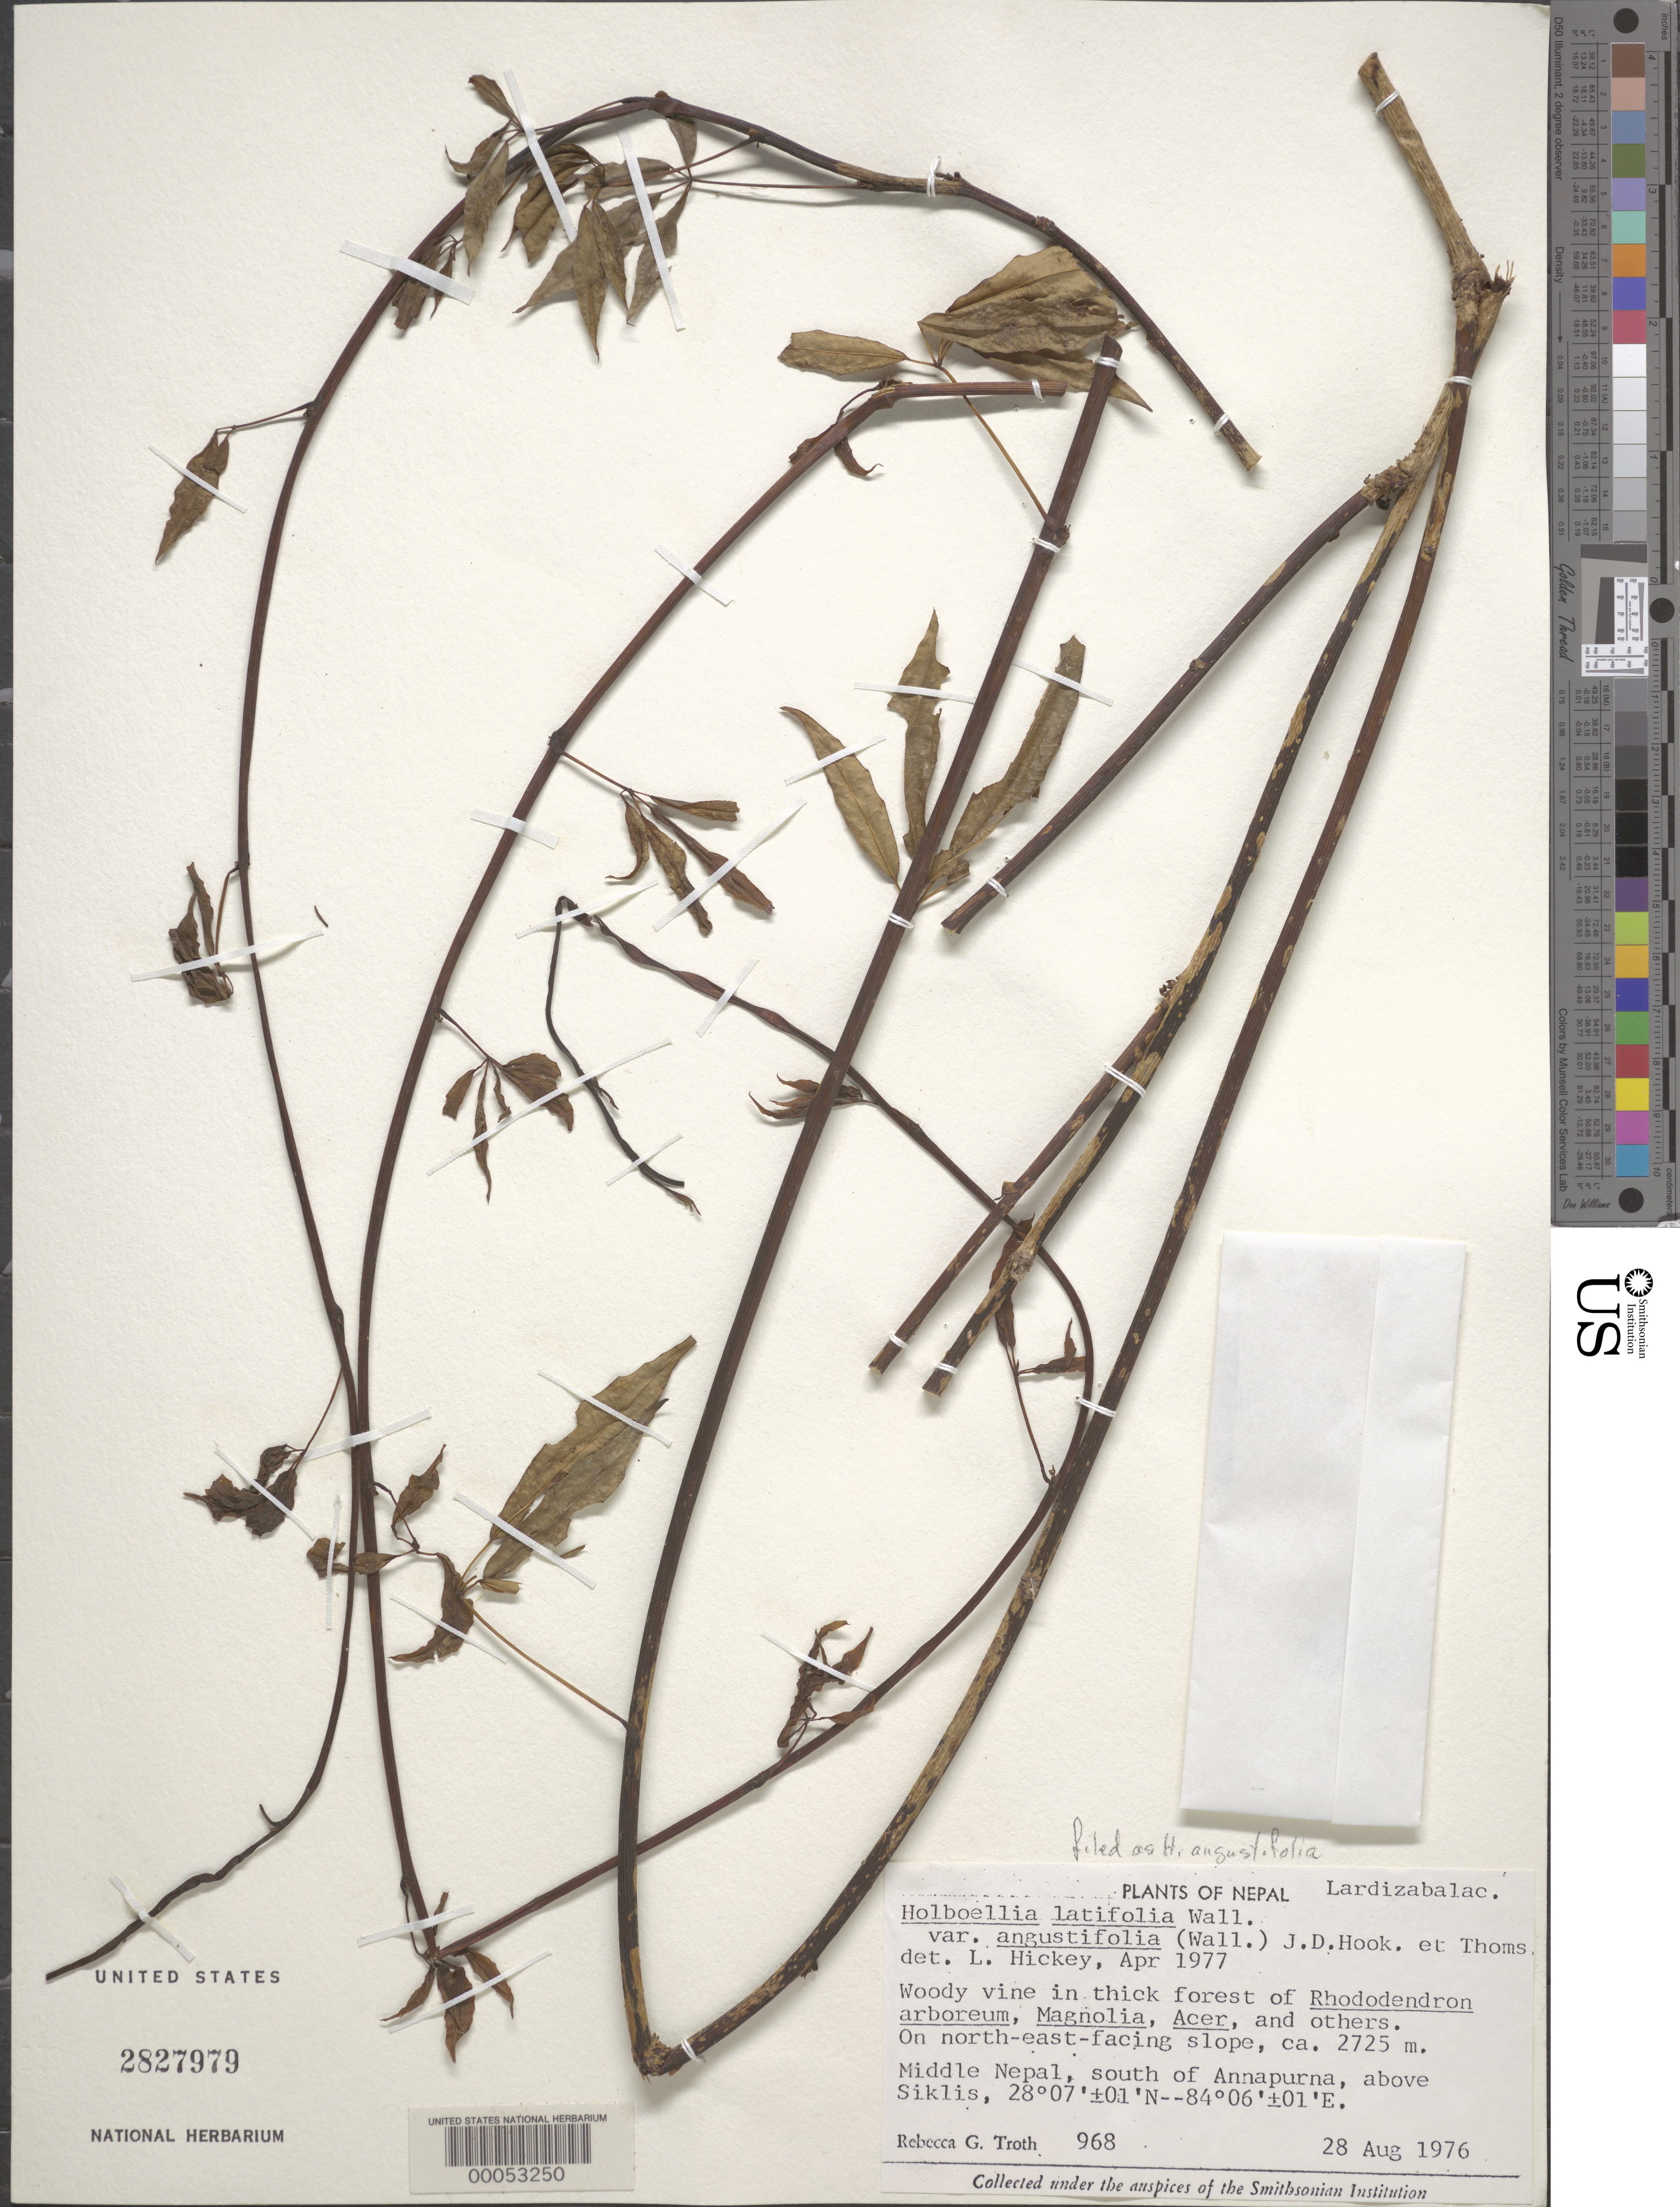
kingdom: Plantae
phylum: Tracheophyta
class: Magnoliopsida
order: Ranunculales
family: Lardizabalaceae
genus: Stauntonia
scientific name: Stauntonia angustifolia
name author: (Wall.) R. Br. & Wall.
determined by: Strong, Mark T., (BOT), Smithsonian Institution - National Museum of Natural History (UNITED STATES)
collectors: R. Troth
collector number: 968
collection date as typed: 28 Aug 1976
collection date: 1976-08-28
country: Nepal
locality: South of annapurna, above siklis.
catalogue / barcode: US 2827979